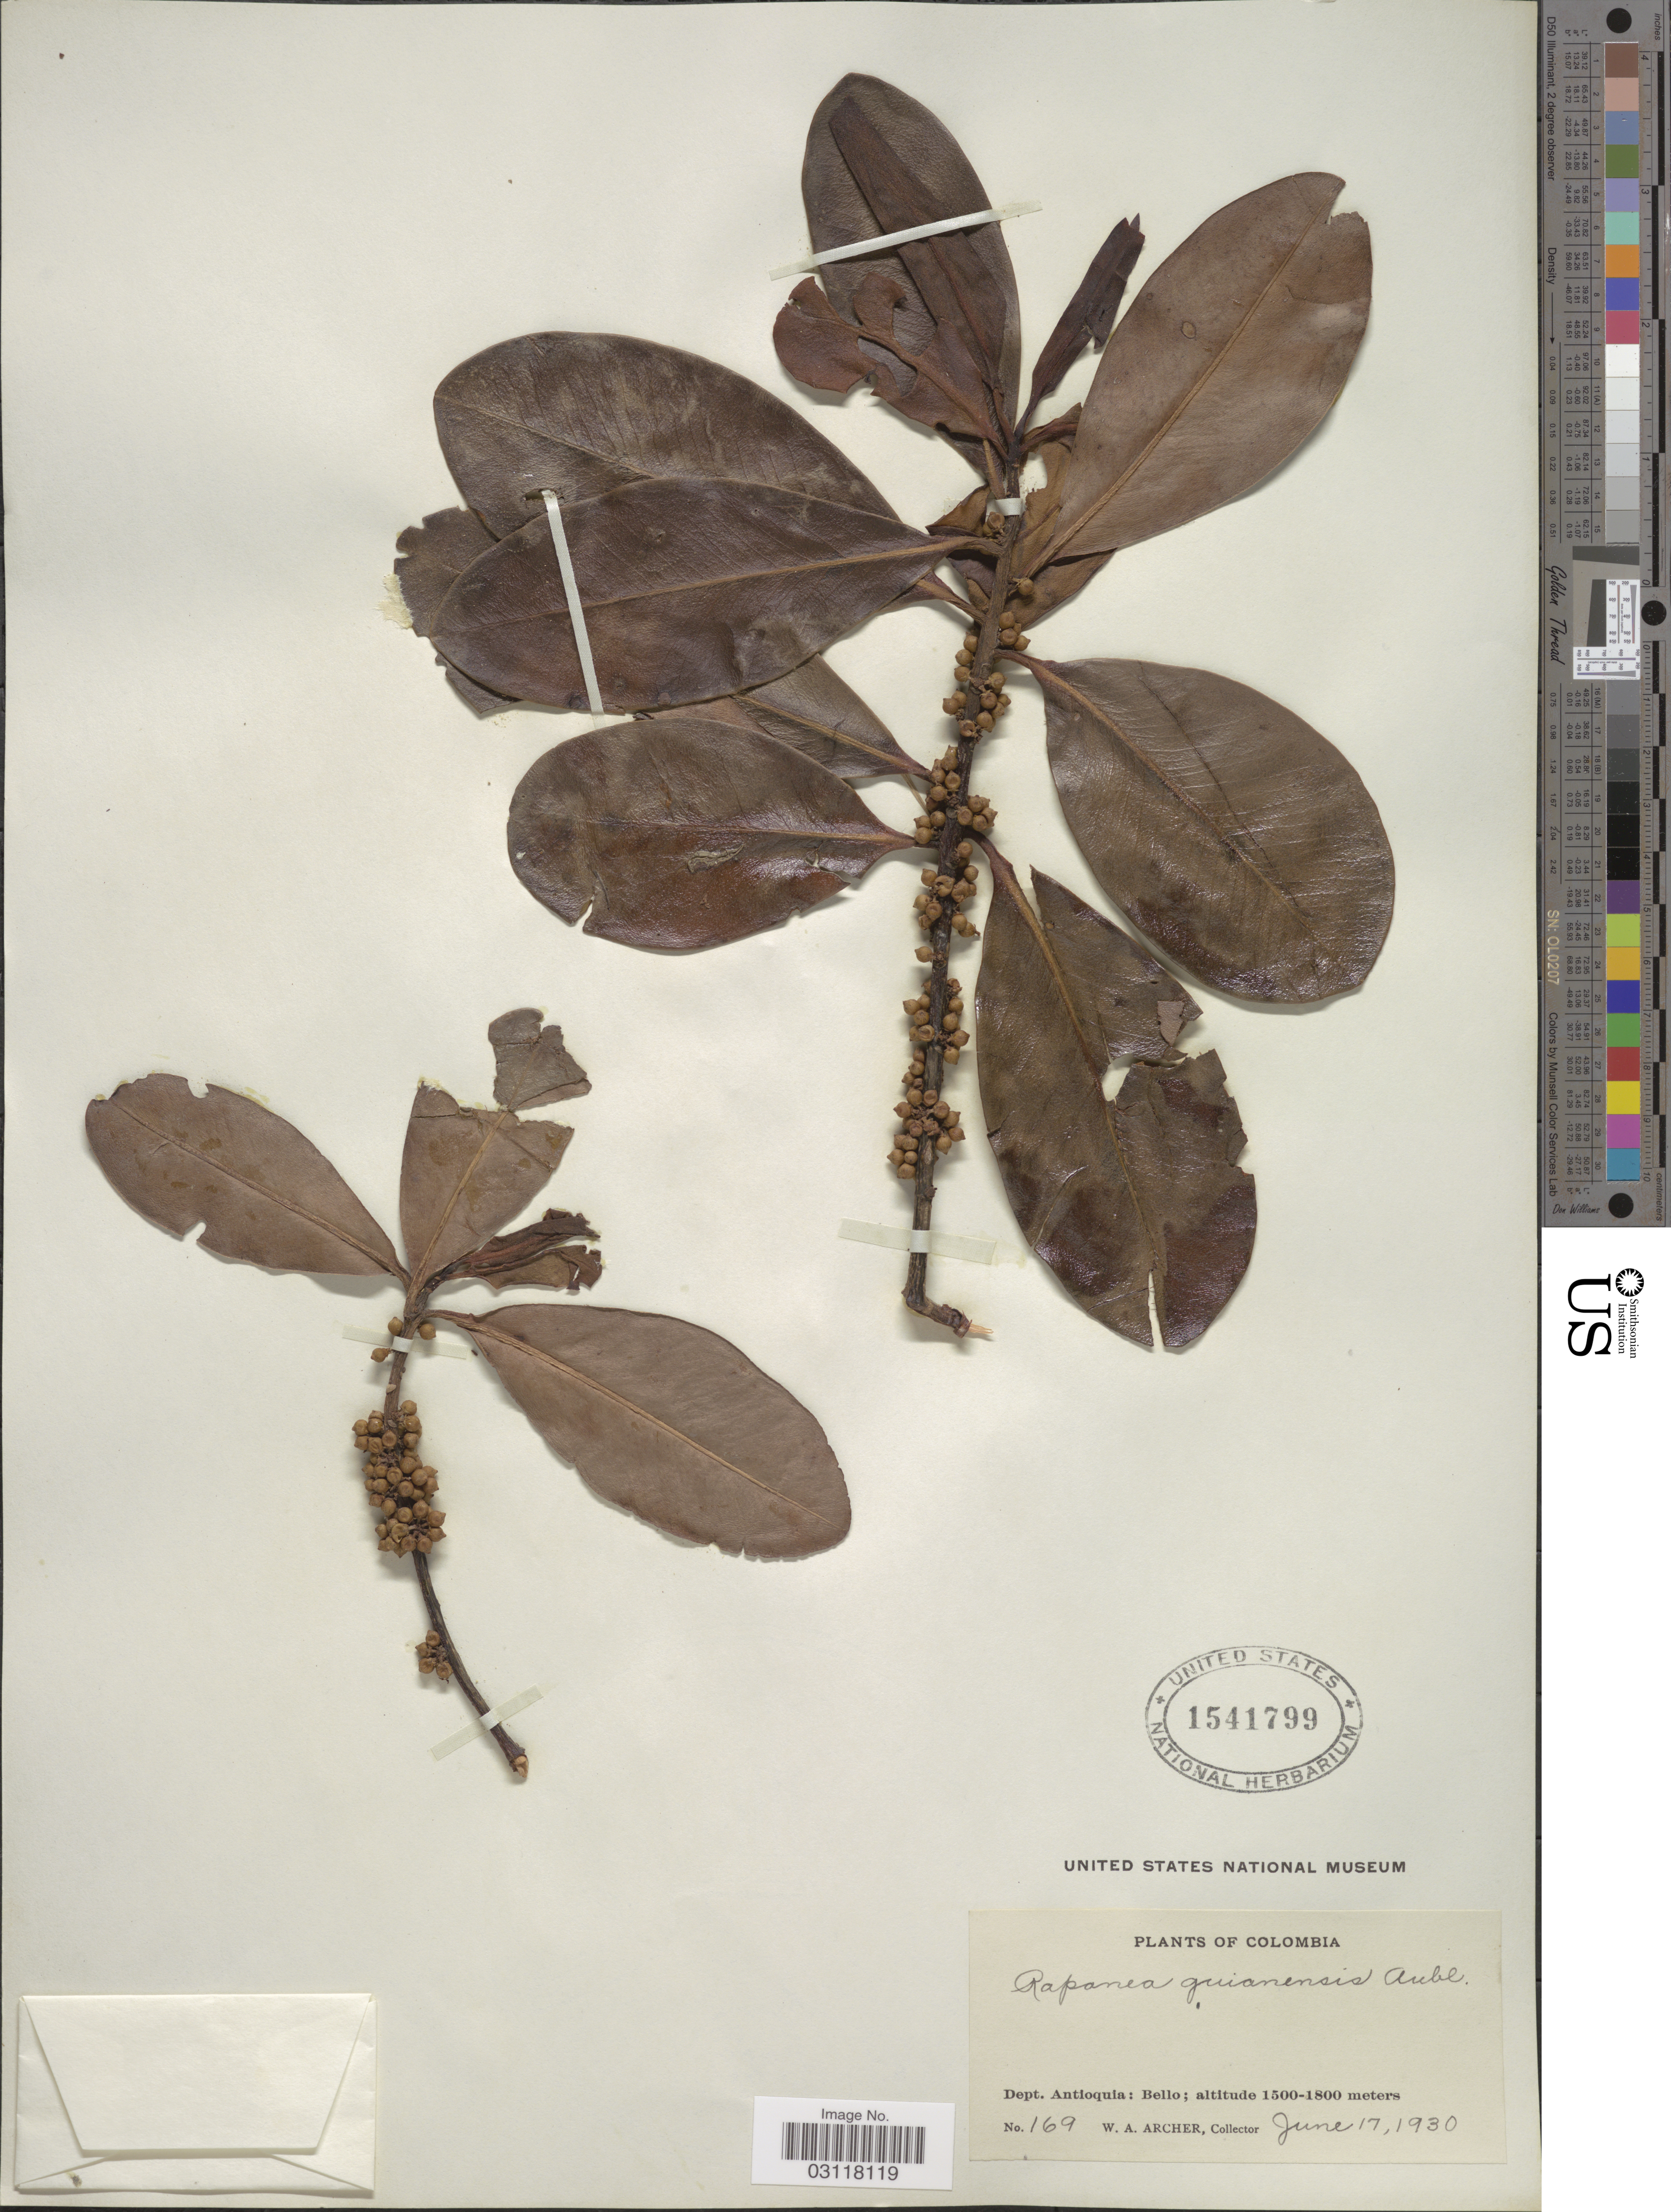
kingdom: Plantae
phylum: Tracheophyta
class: Magnoliopsida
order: Ericales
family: Primulaceae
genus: Rapanea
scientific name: Rapanea guianensis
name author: Aubl.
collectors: W. Archer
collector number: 169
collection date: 1930-06-17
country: Colombia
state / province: Antioquia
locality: Dept. Antioquia: Bello.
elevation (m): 1500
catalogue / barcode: US 1541799